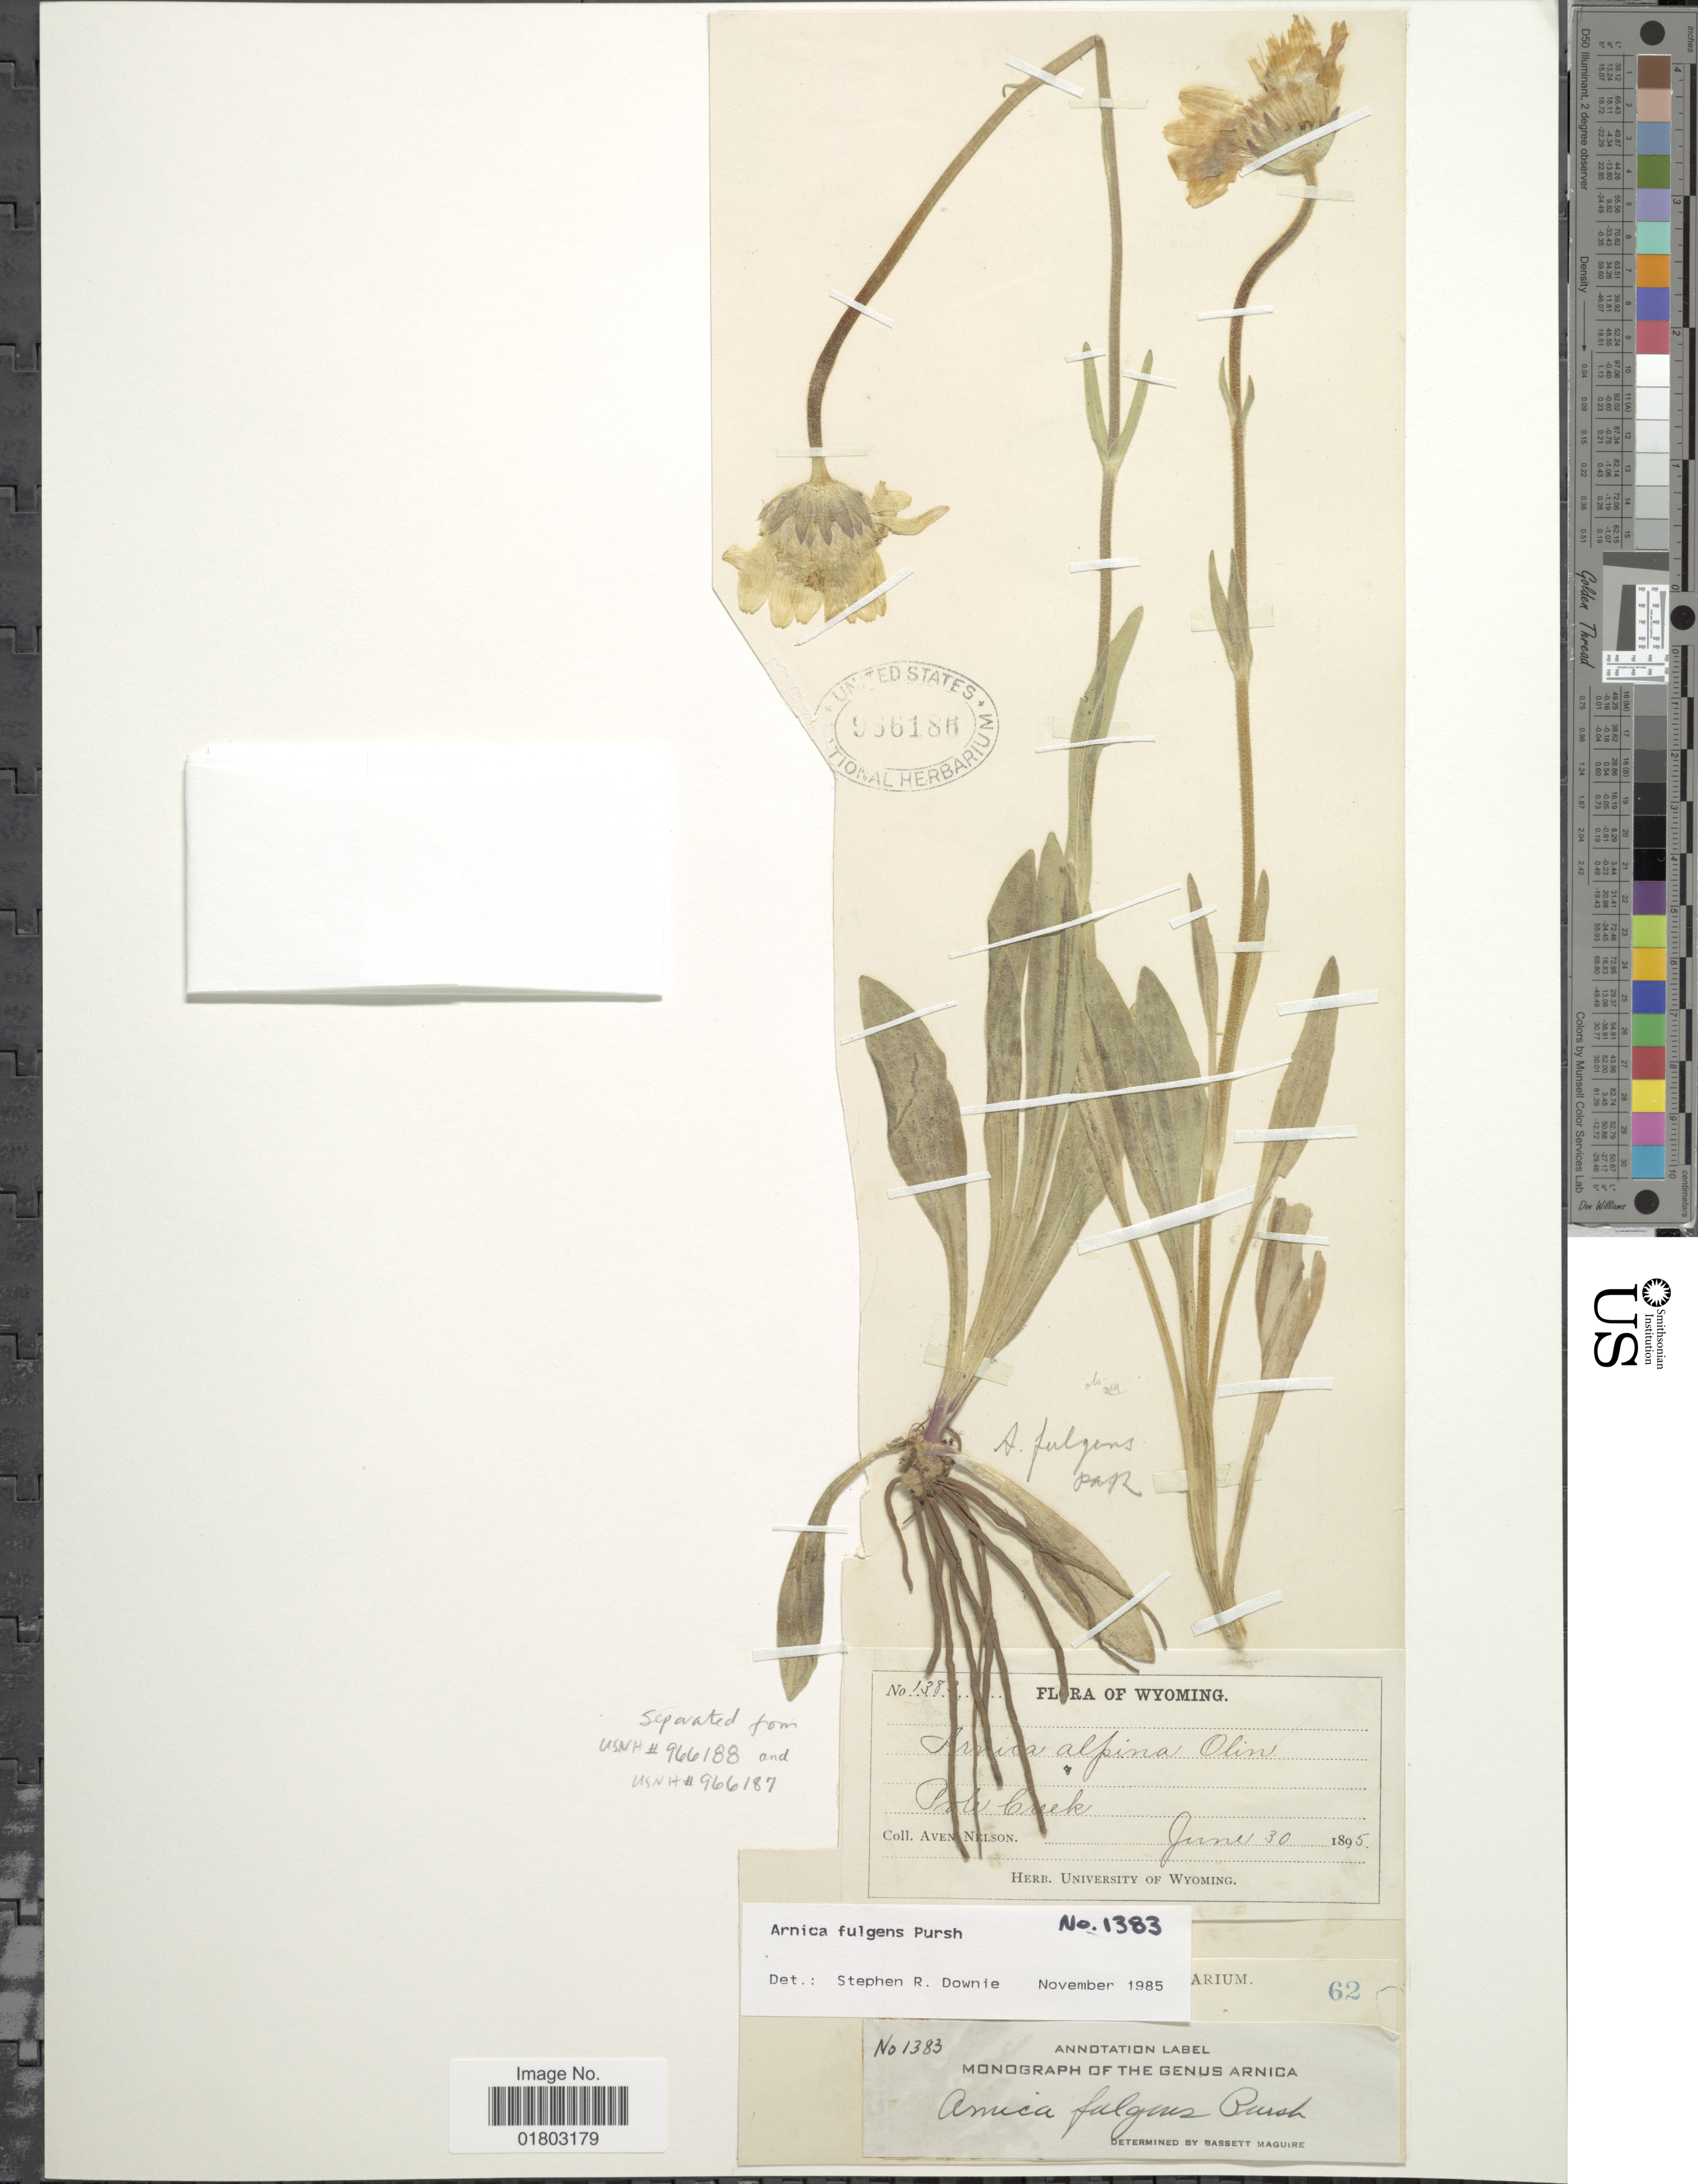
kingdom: Plantae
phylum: Tracheophyta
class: Magnoliopsida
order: Asterales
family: Asteraceae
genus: Arnica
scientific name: Arnica fulgens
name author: Pursh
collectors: A. Nelson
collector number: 1383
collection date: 1895-06-30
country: United States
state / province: Wyoming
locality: Pole Creek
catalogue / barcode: US 966186